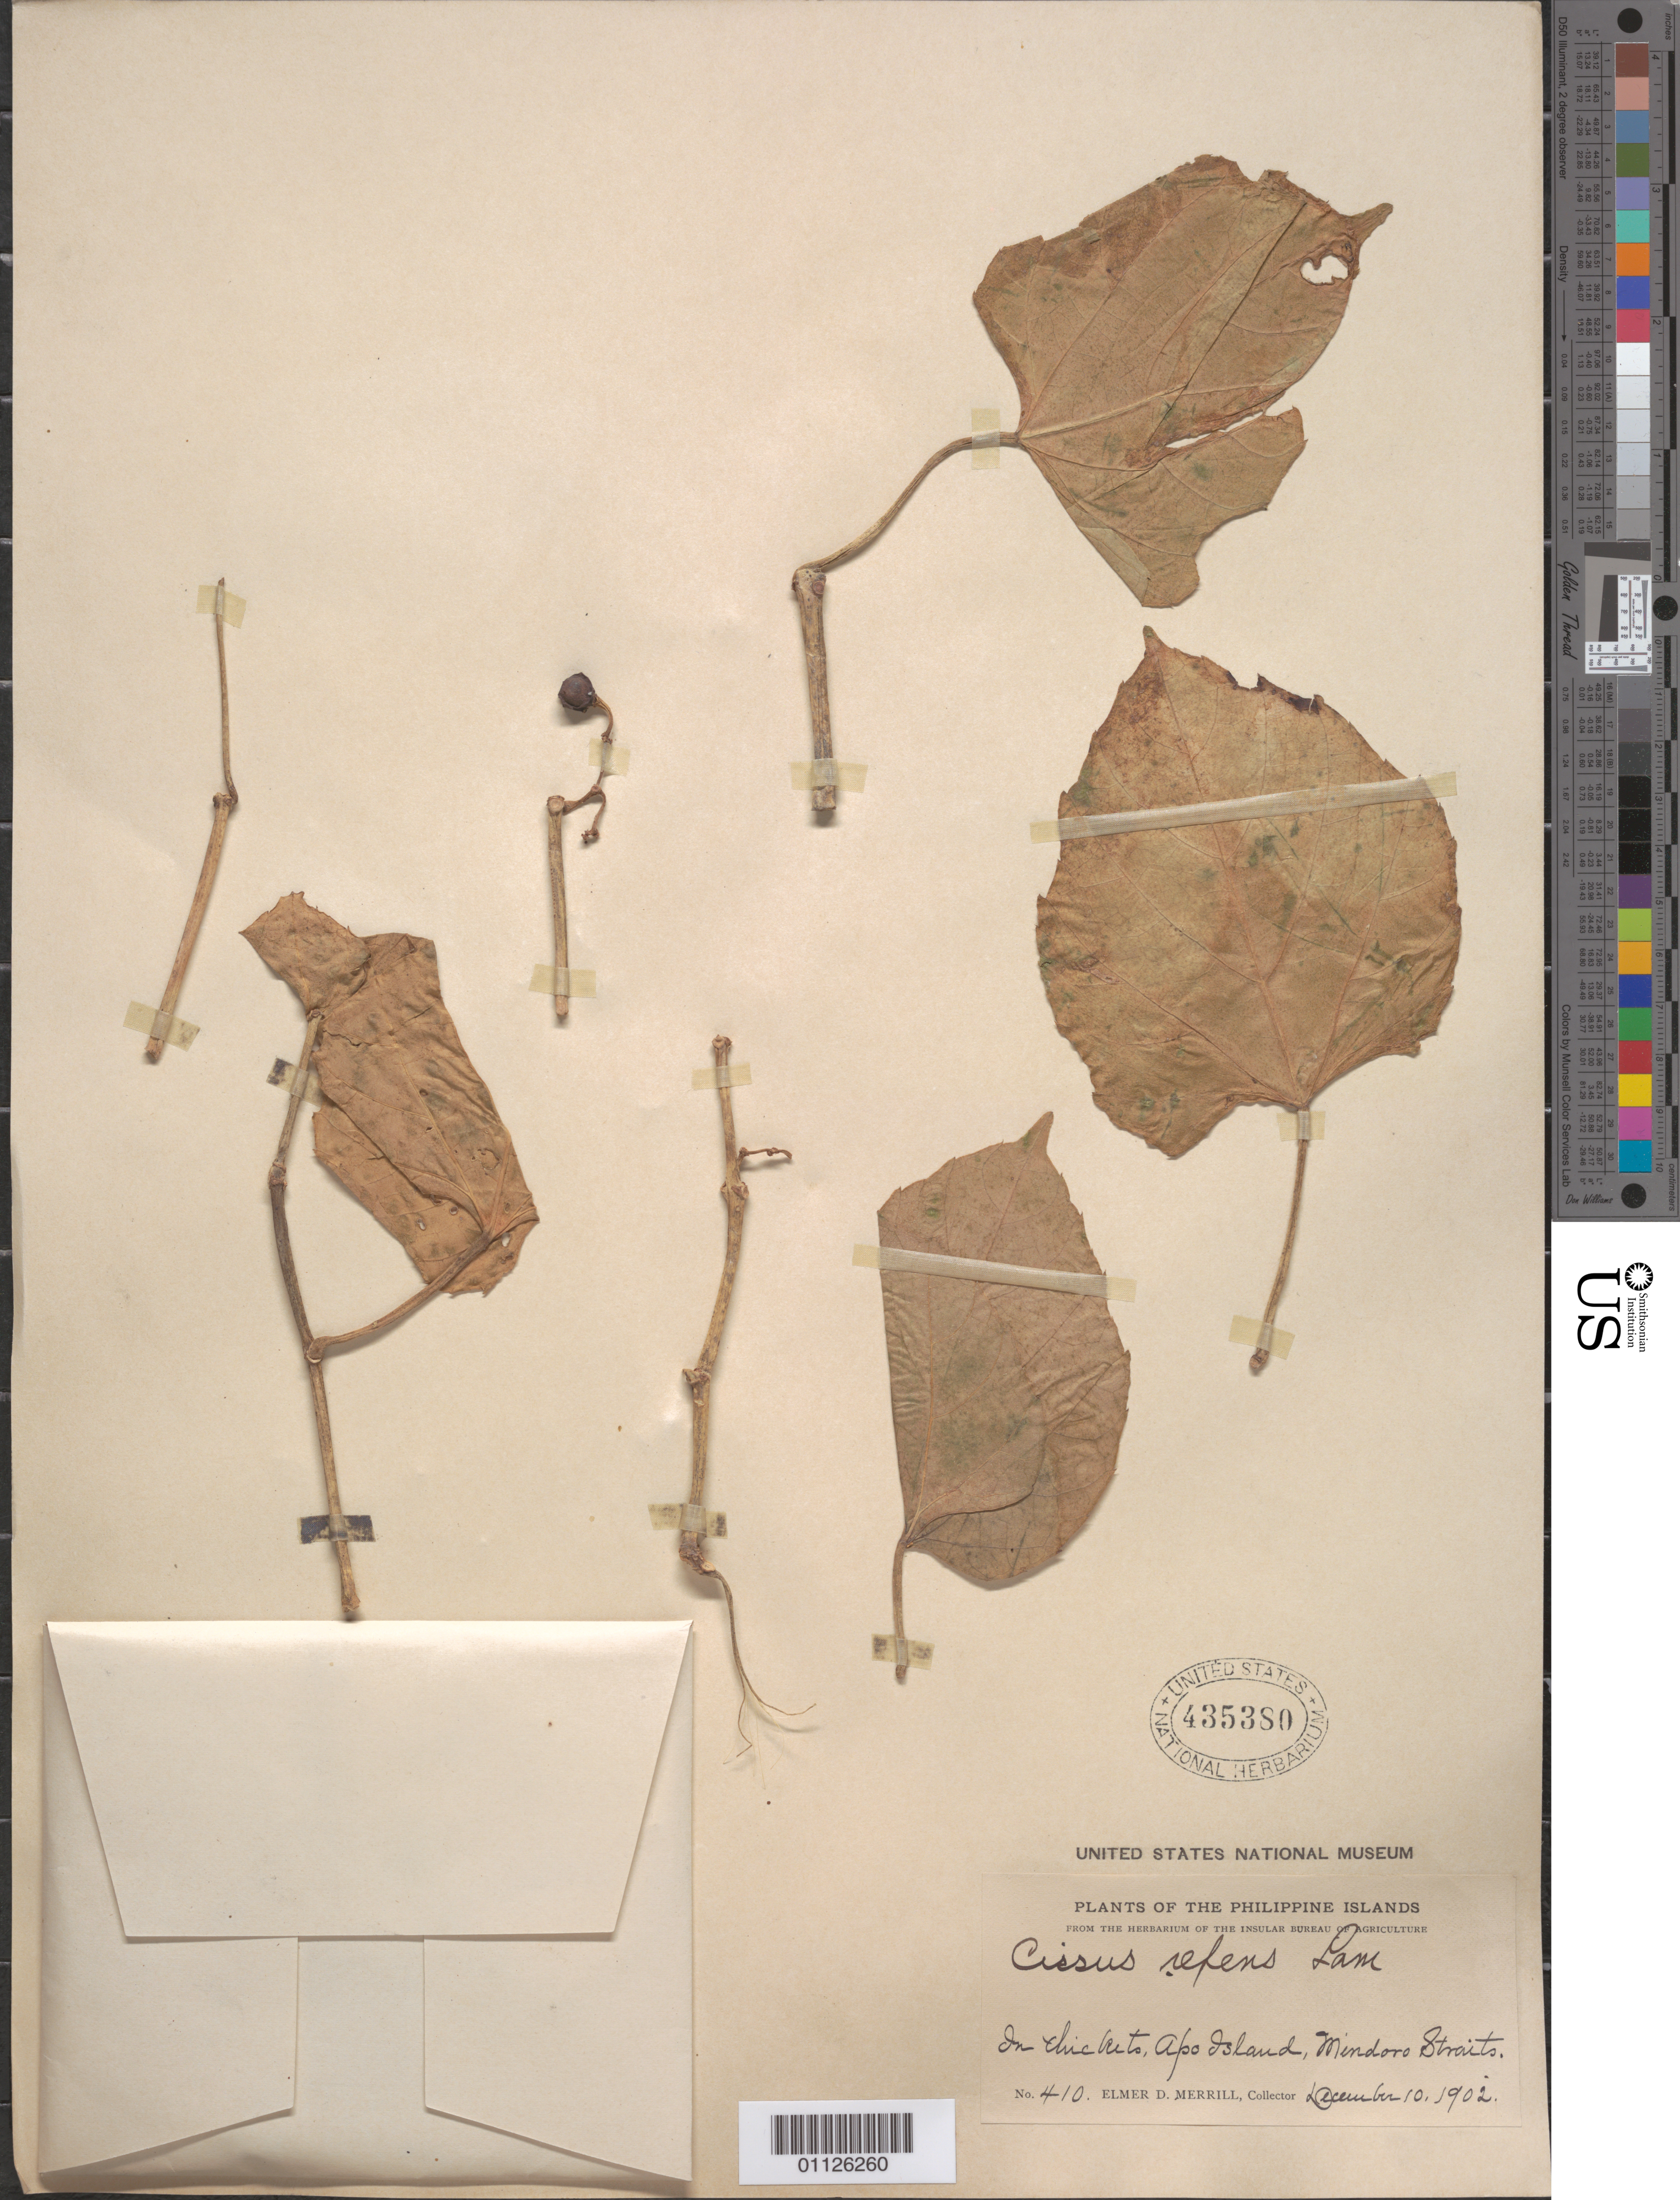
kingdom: Plantae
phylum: Tracheophyta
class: Magnoliopsida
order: Vitales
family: Vitaceae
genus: Cissus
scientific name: Cissus repens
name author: Lam.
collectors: E. D. Merrill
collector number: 410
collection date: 1902-12-10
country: Philippines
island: Apo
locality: Apo Island. Mindoro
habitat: In thickets.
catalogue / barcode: US 435380